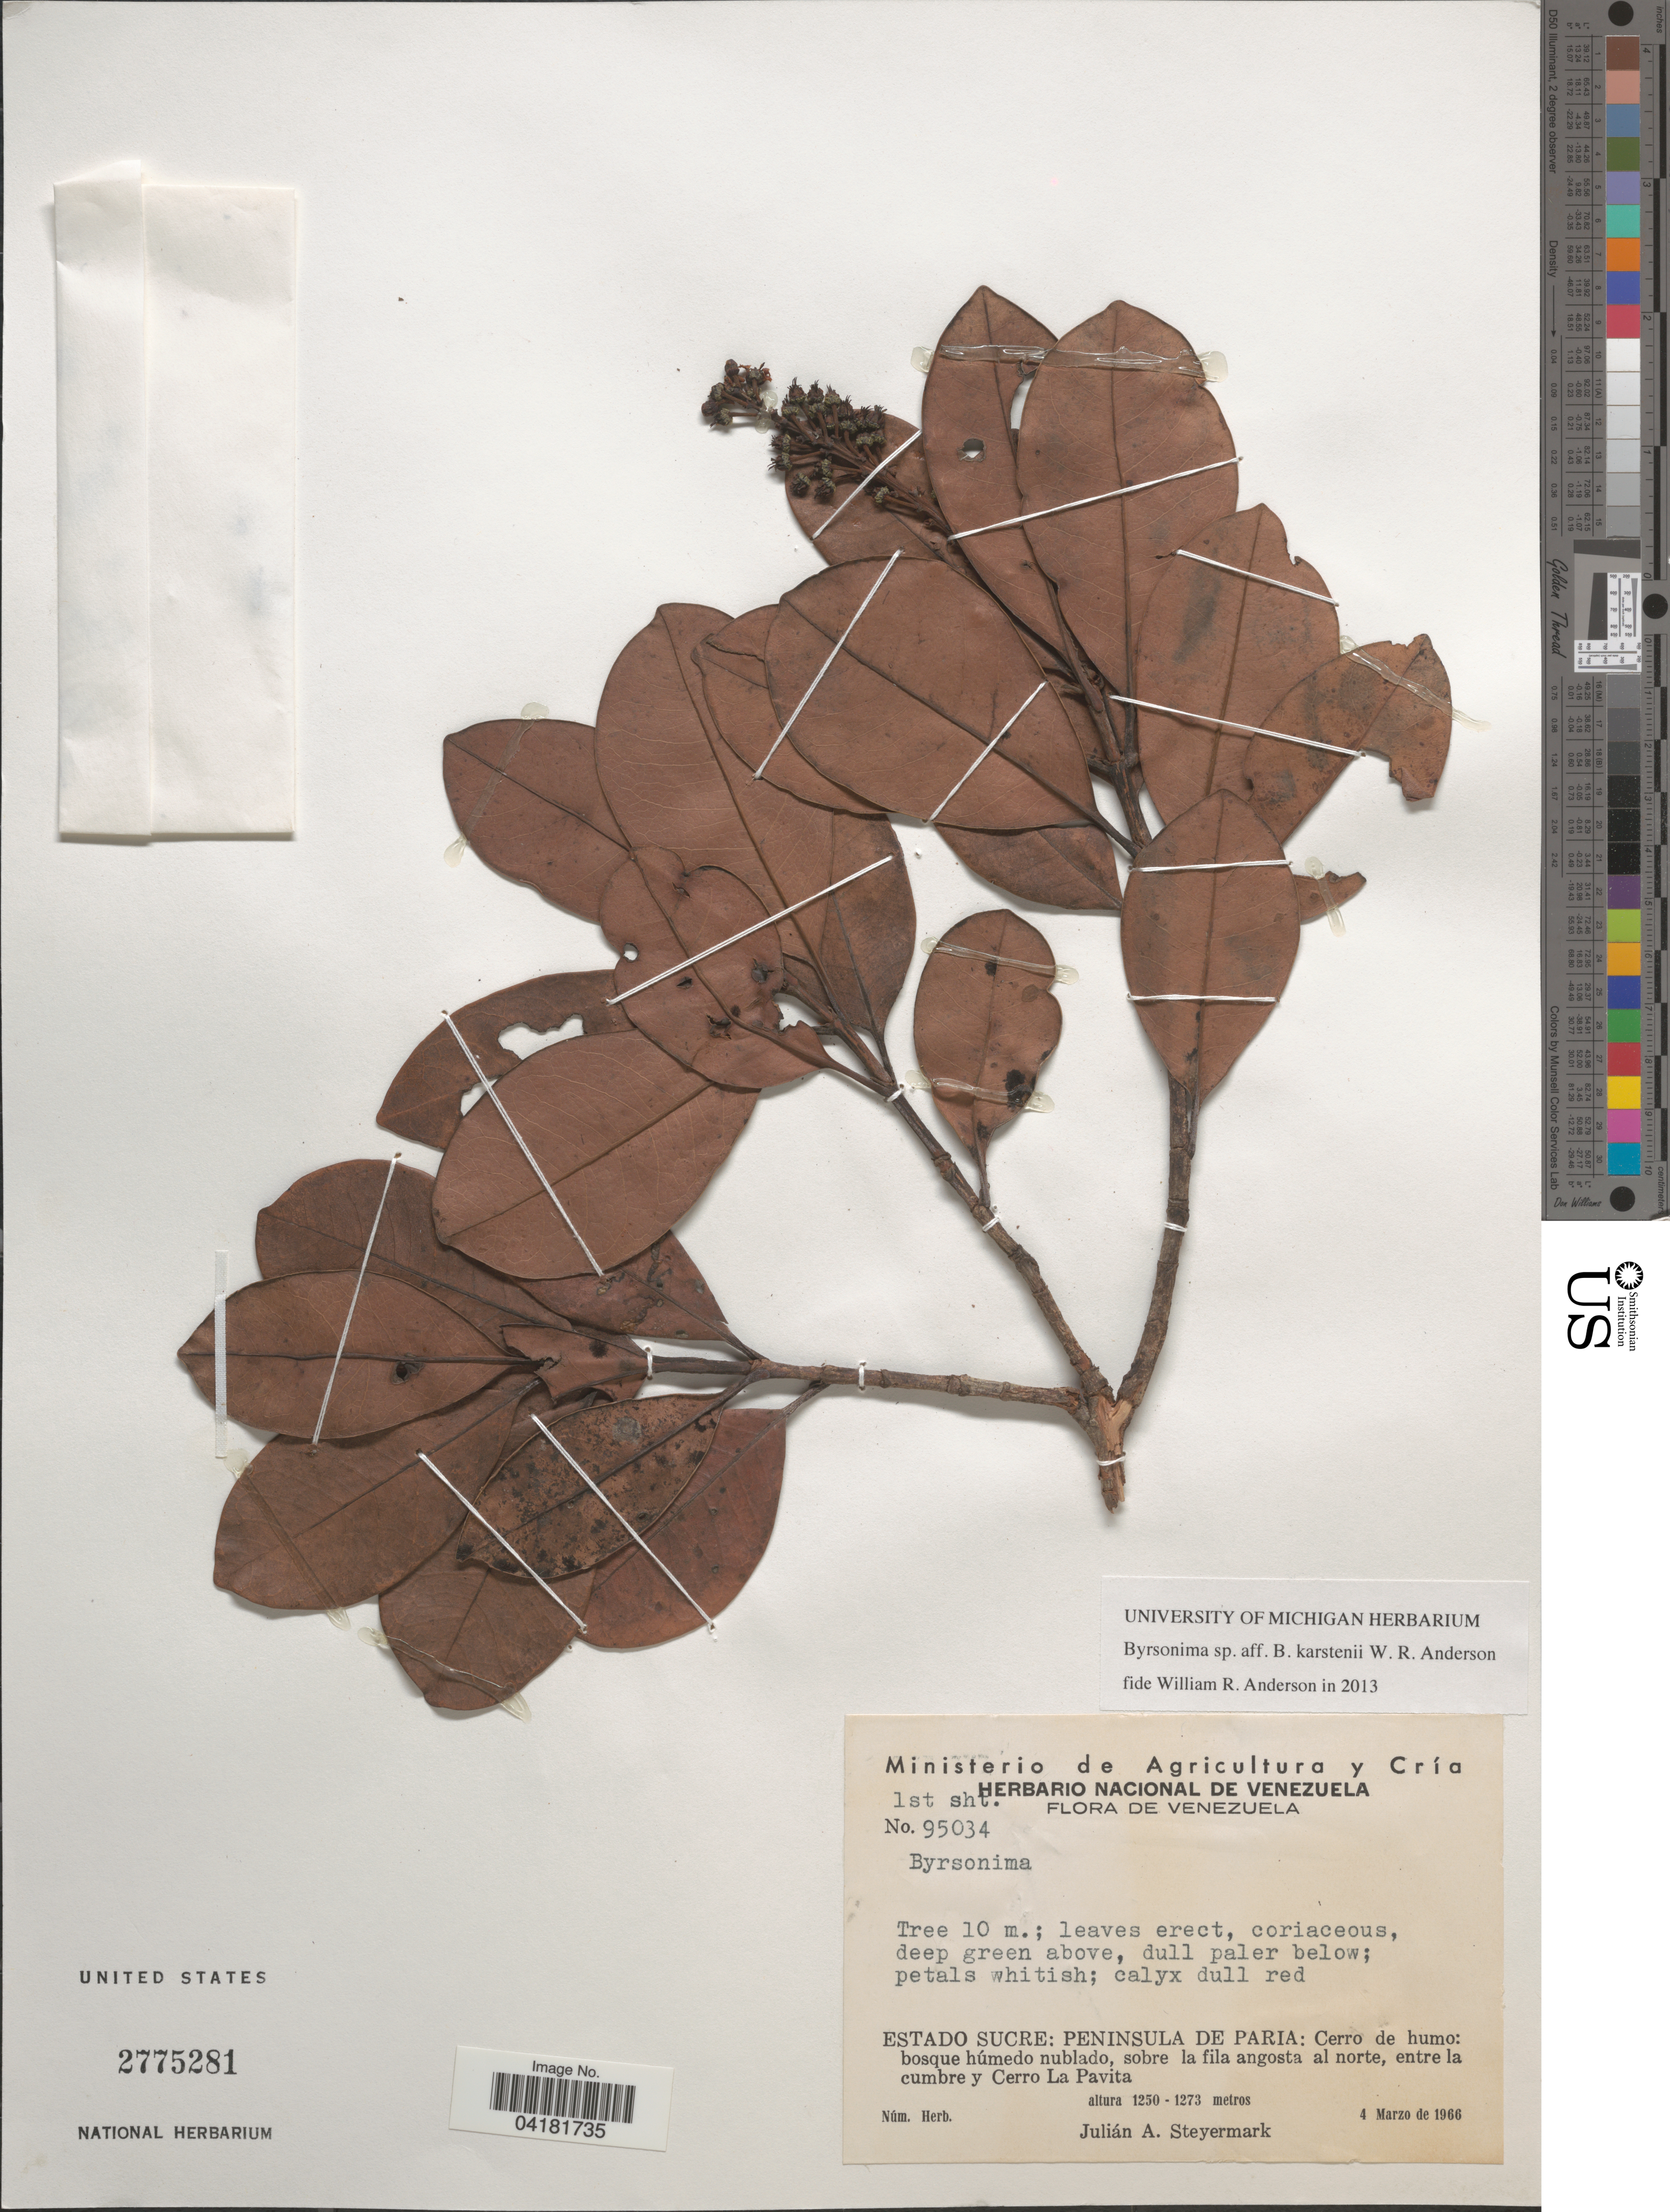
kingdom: Plantae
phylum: Tracheophyta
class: Magnoliopsida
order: Malpighiales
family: Malpighiaceae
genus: Byrsonima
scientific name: Byrsonima sp. aff. karstenii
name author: W.R. Anderson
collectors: J. Steyermark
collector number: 95034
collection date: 1966-03-04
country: Venezuela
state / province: Sucre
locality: Peninsula de Paria: Cerro de humo: bosque húmedo nublado, sobre la fila angosta al norte, entre la cumbre y Cerro La Pavita.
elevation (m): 1250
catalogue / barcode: US 2775281